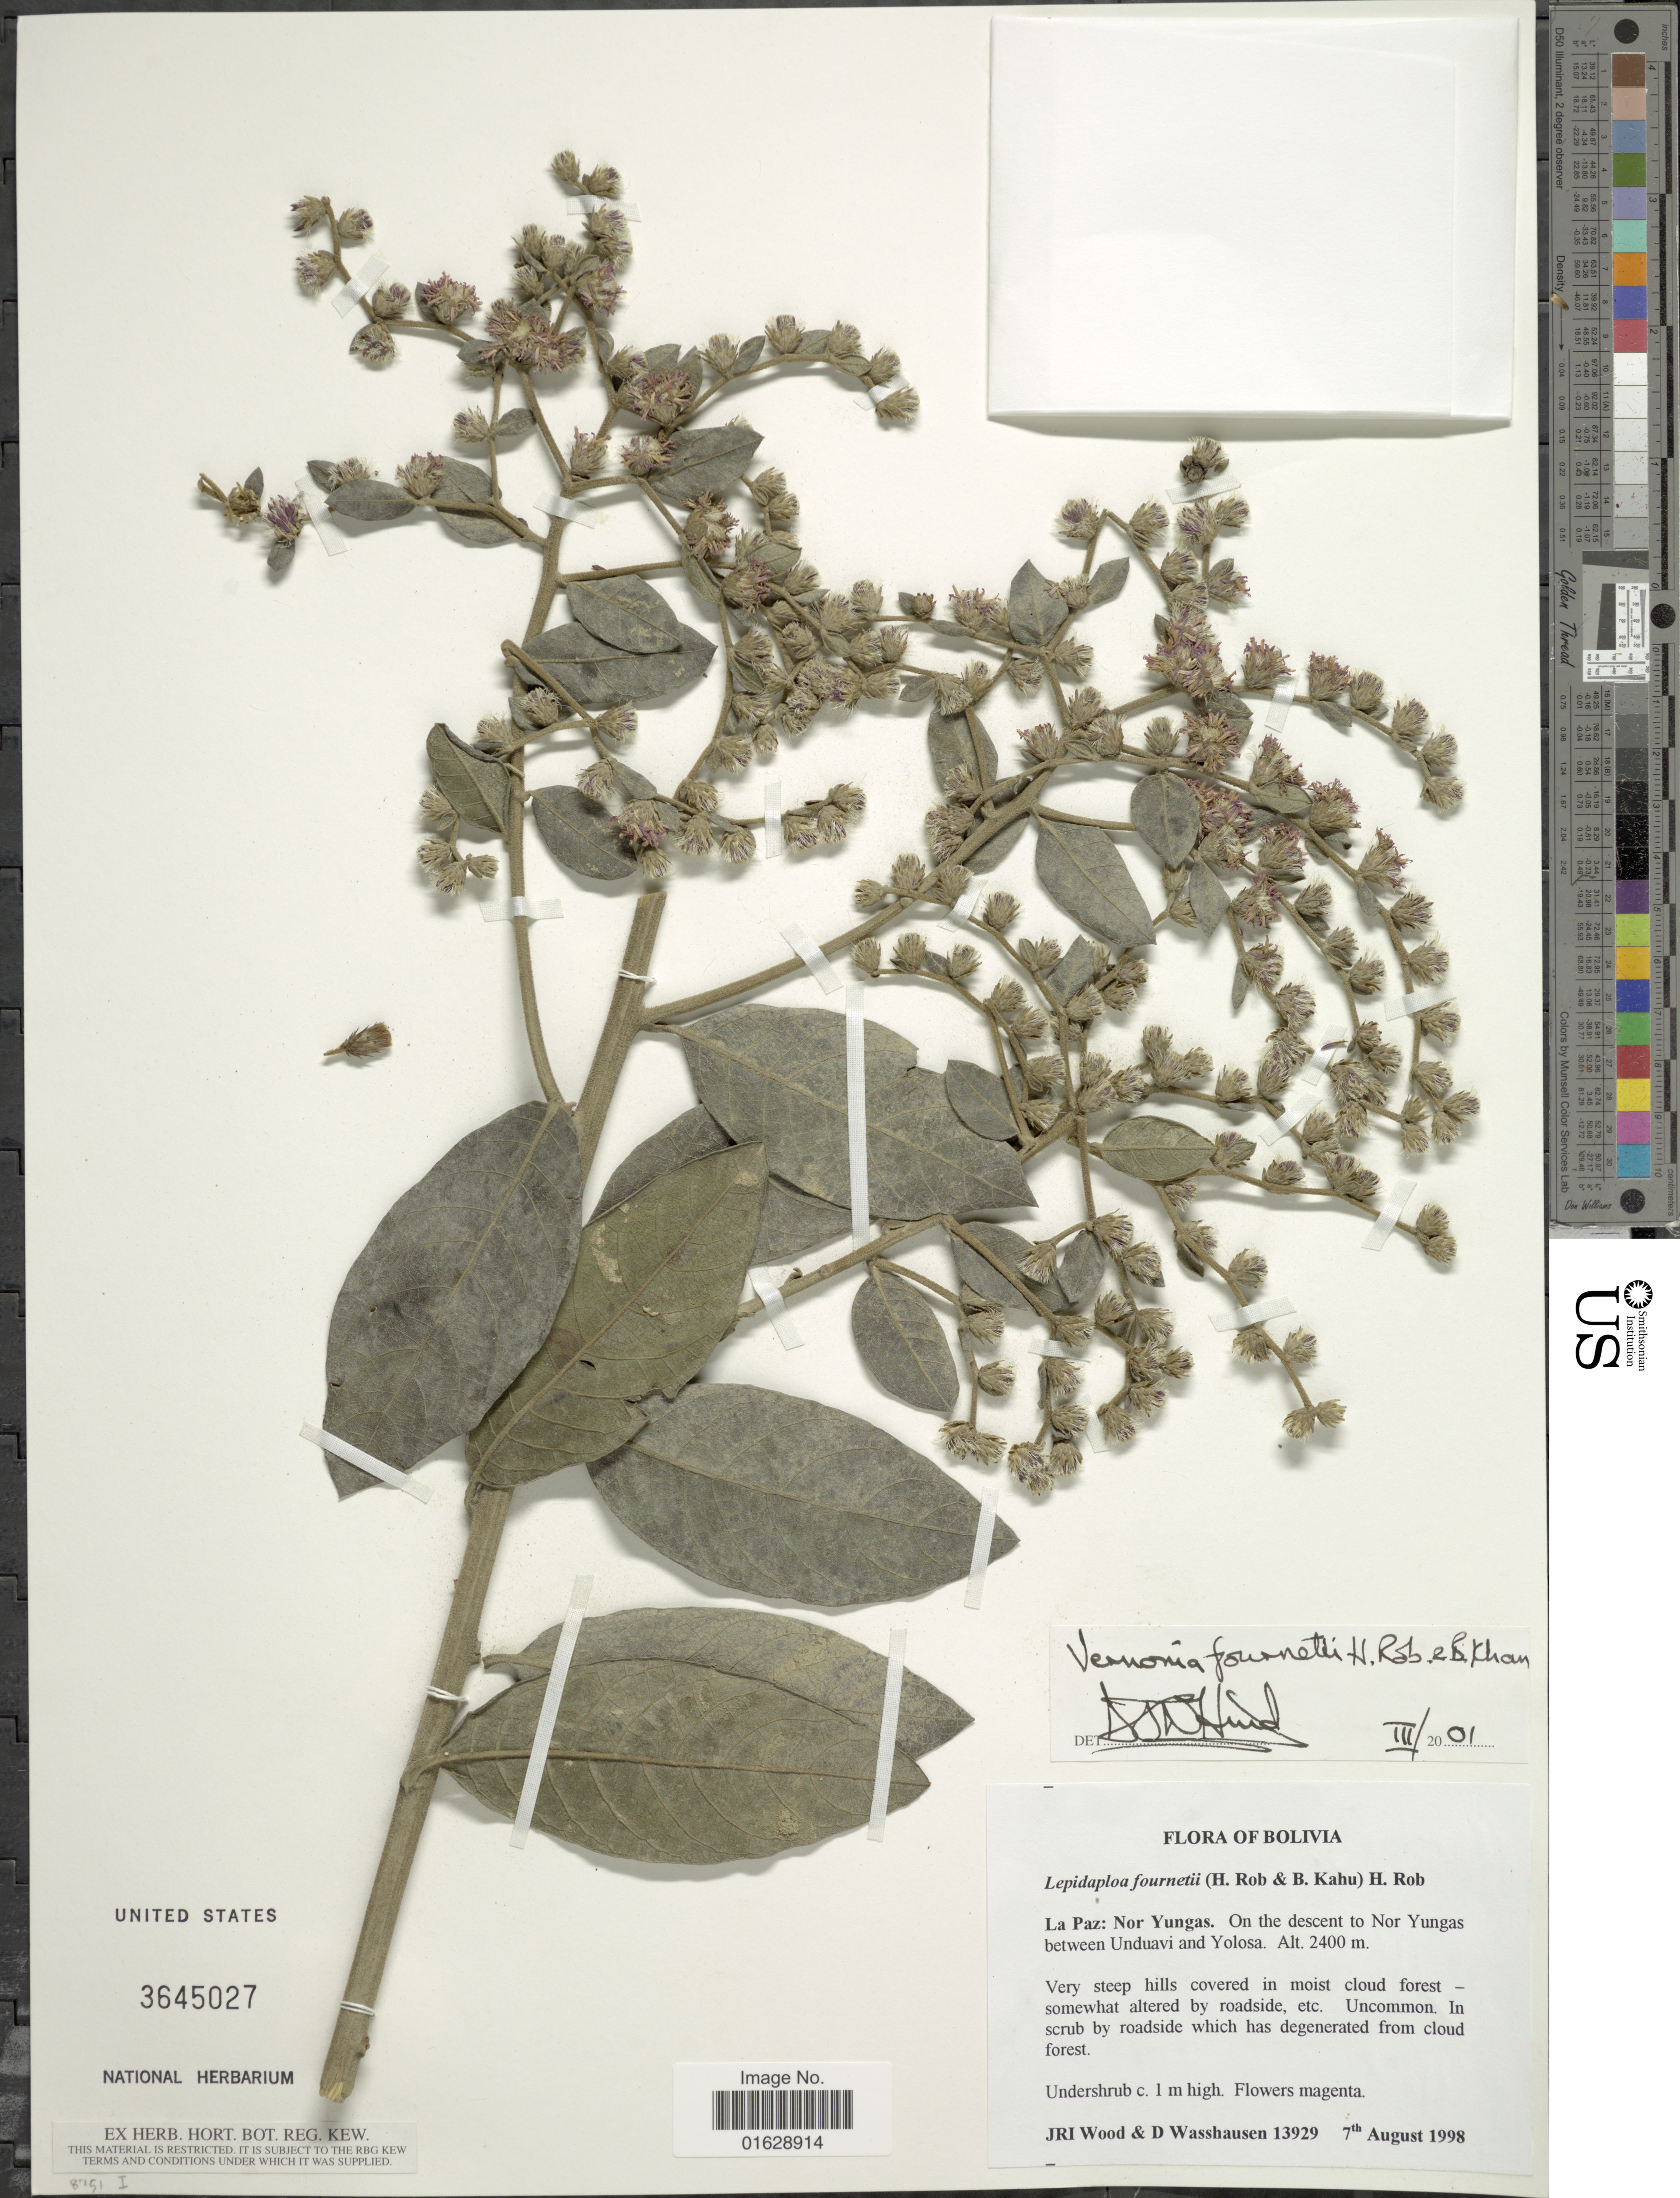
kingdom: Plantae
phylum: Tracheophyta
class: Magnoliopsida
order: Asterales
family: Asteraceae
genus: Lepidaploa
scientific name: Lepidaploa fournetii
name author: (H. Rob. & B. Kahn) H. Rob.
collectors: J. R. I. Wood & D. C. Wasshausen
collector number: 13929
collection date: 1998-08-07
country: Bolivia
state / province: La Paz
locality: Nor Yungas. On the descent to Nor Yungas between Unduavi and Yolosa.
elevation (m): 2400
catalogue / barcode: US 3645027